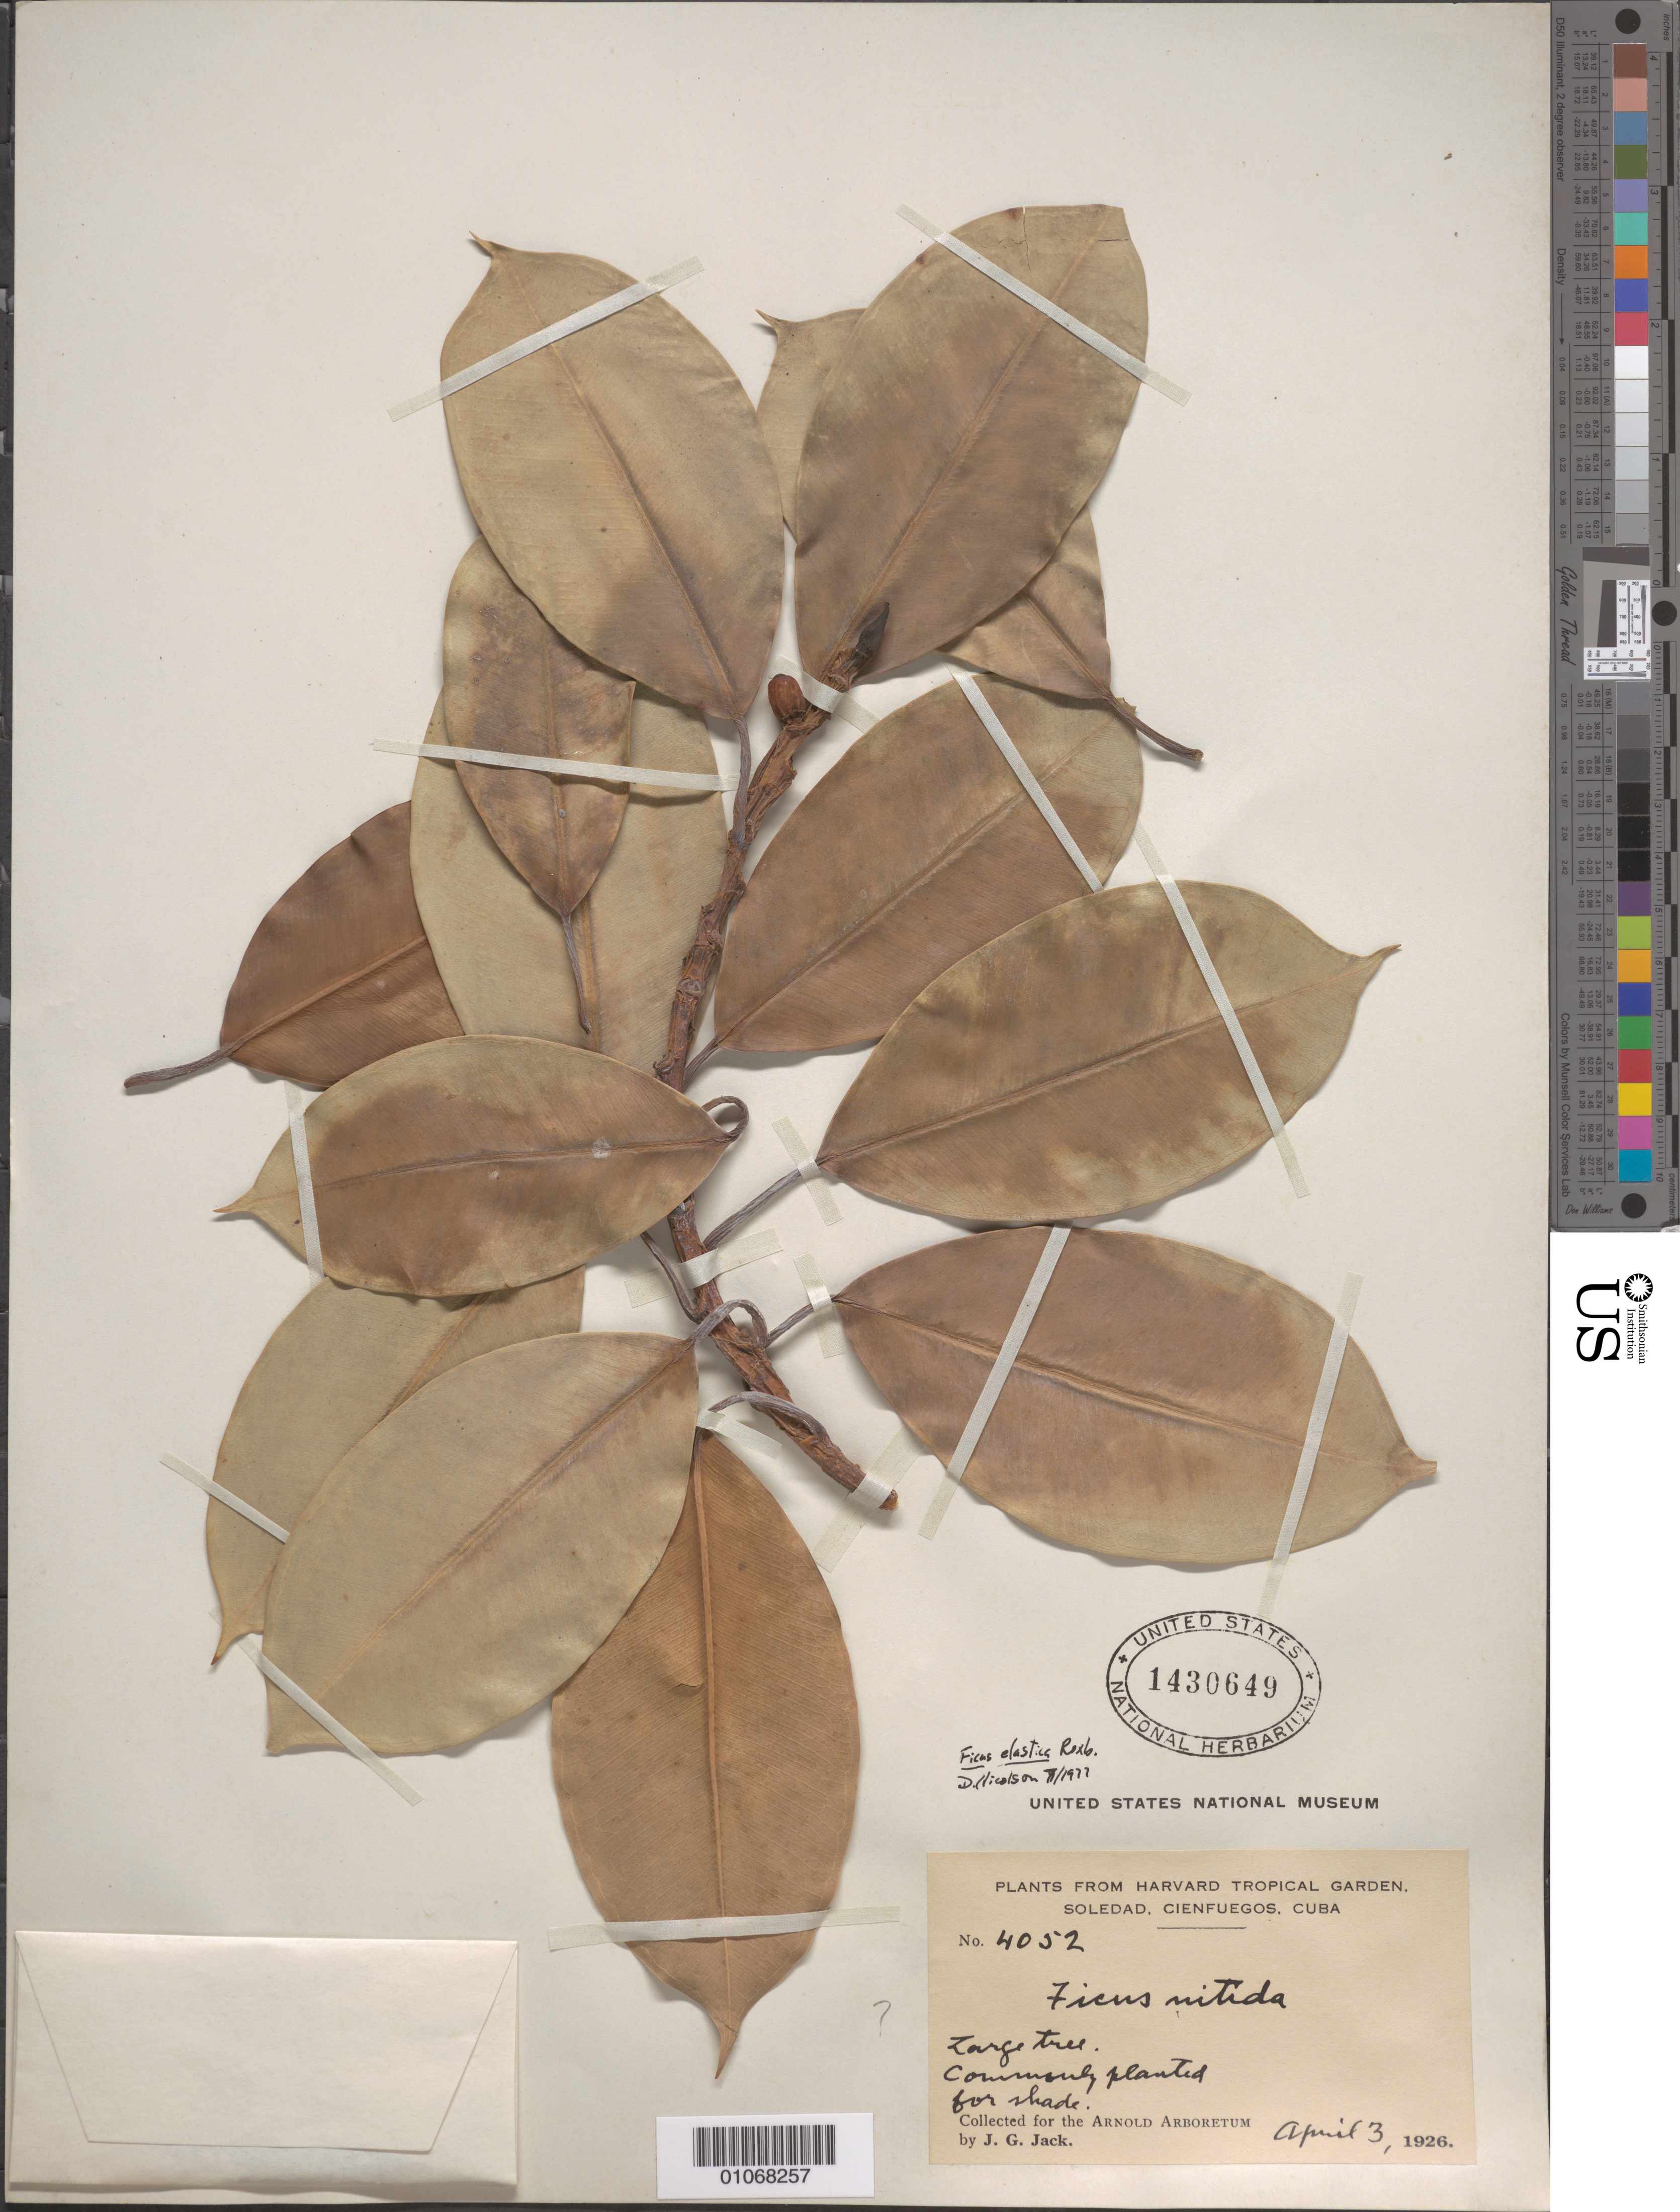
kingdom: Plantae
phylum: Tracheophyta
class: Magnoliopsida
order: Rosales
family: Moraceae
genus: Ficus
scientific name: Ficus elastica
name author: Roxb.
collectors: J. G. Jack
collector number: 4052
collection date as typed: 03 Apr 1926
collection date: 1926-04-03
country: Cuba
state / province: Cienfuegos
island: Cuba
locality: Soledad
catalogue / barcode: US 1430649